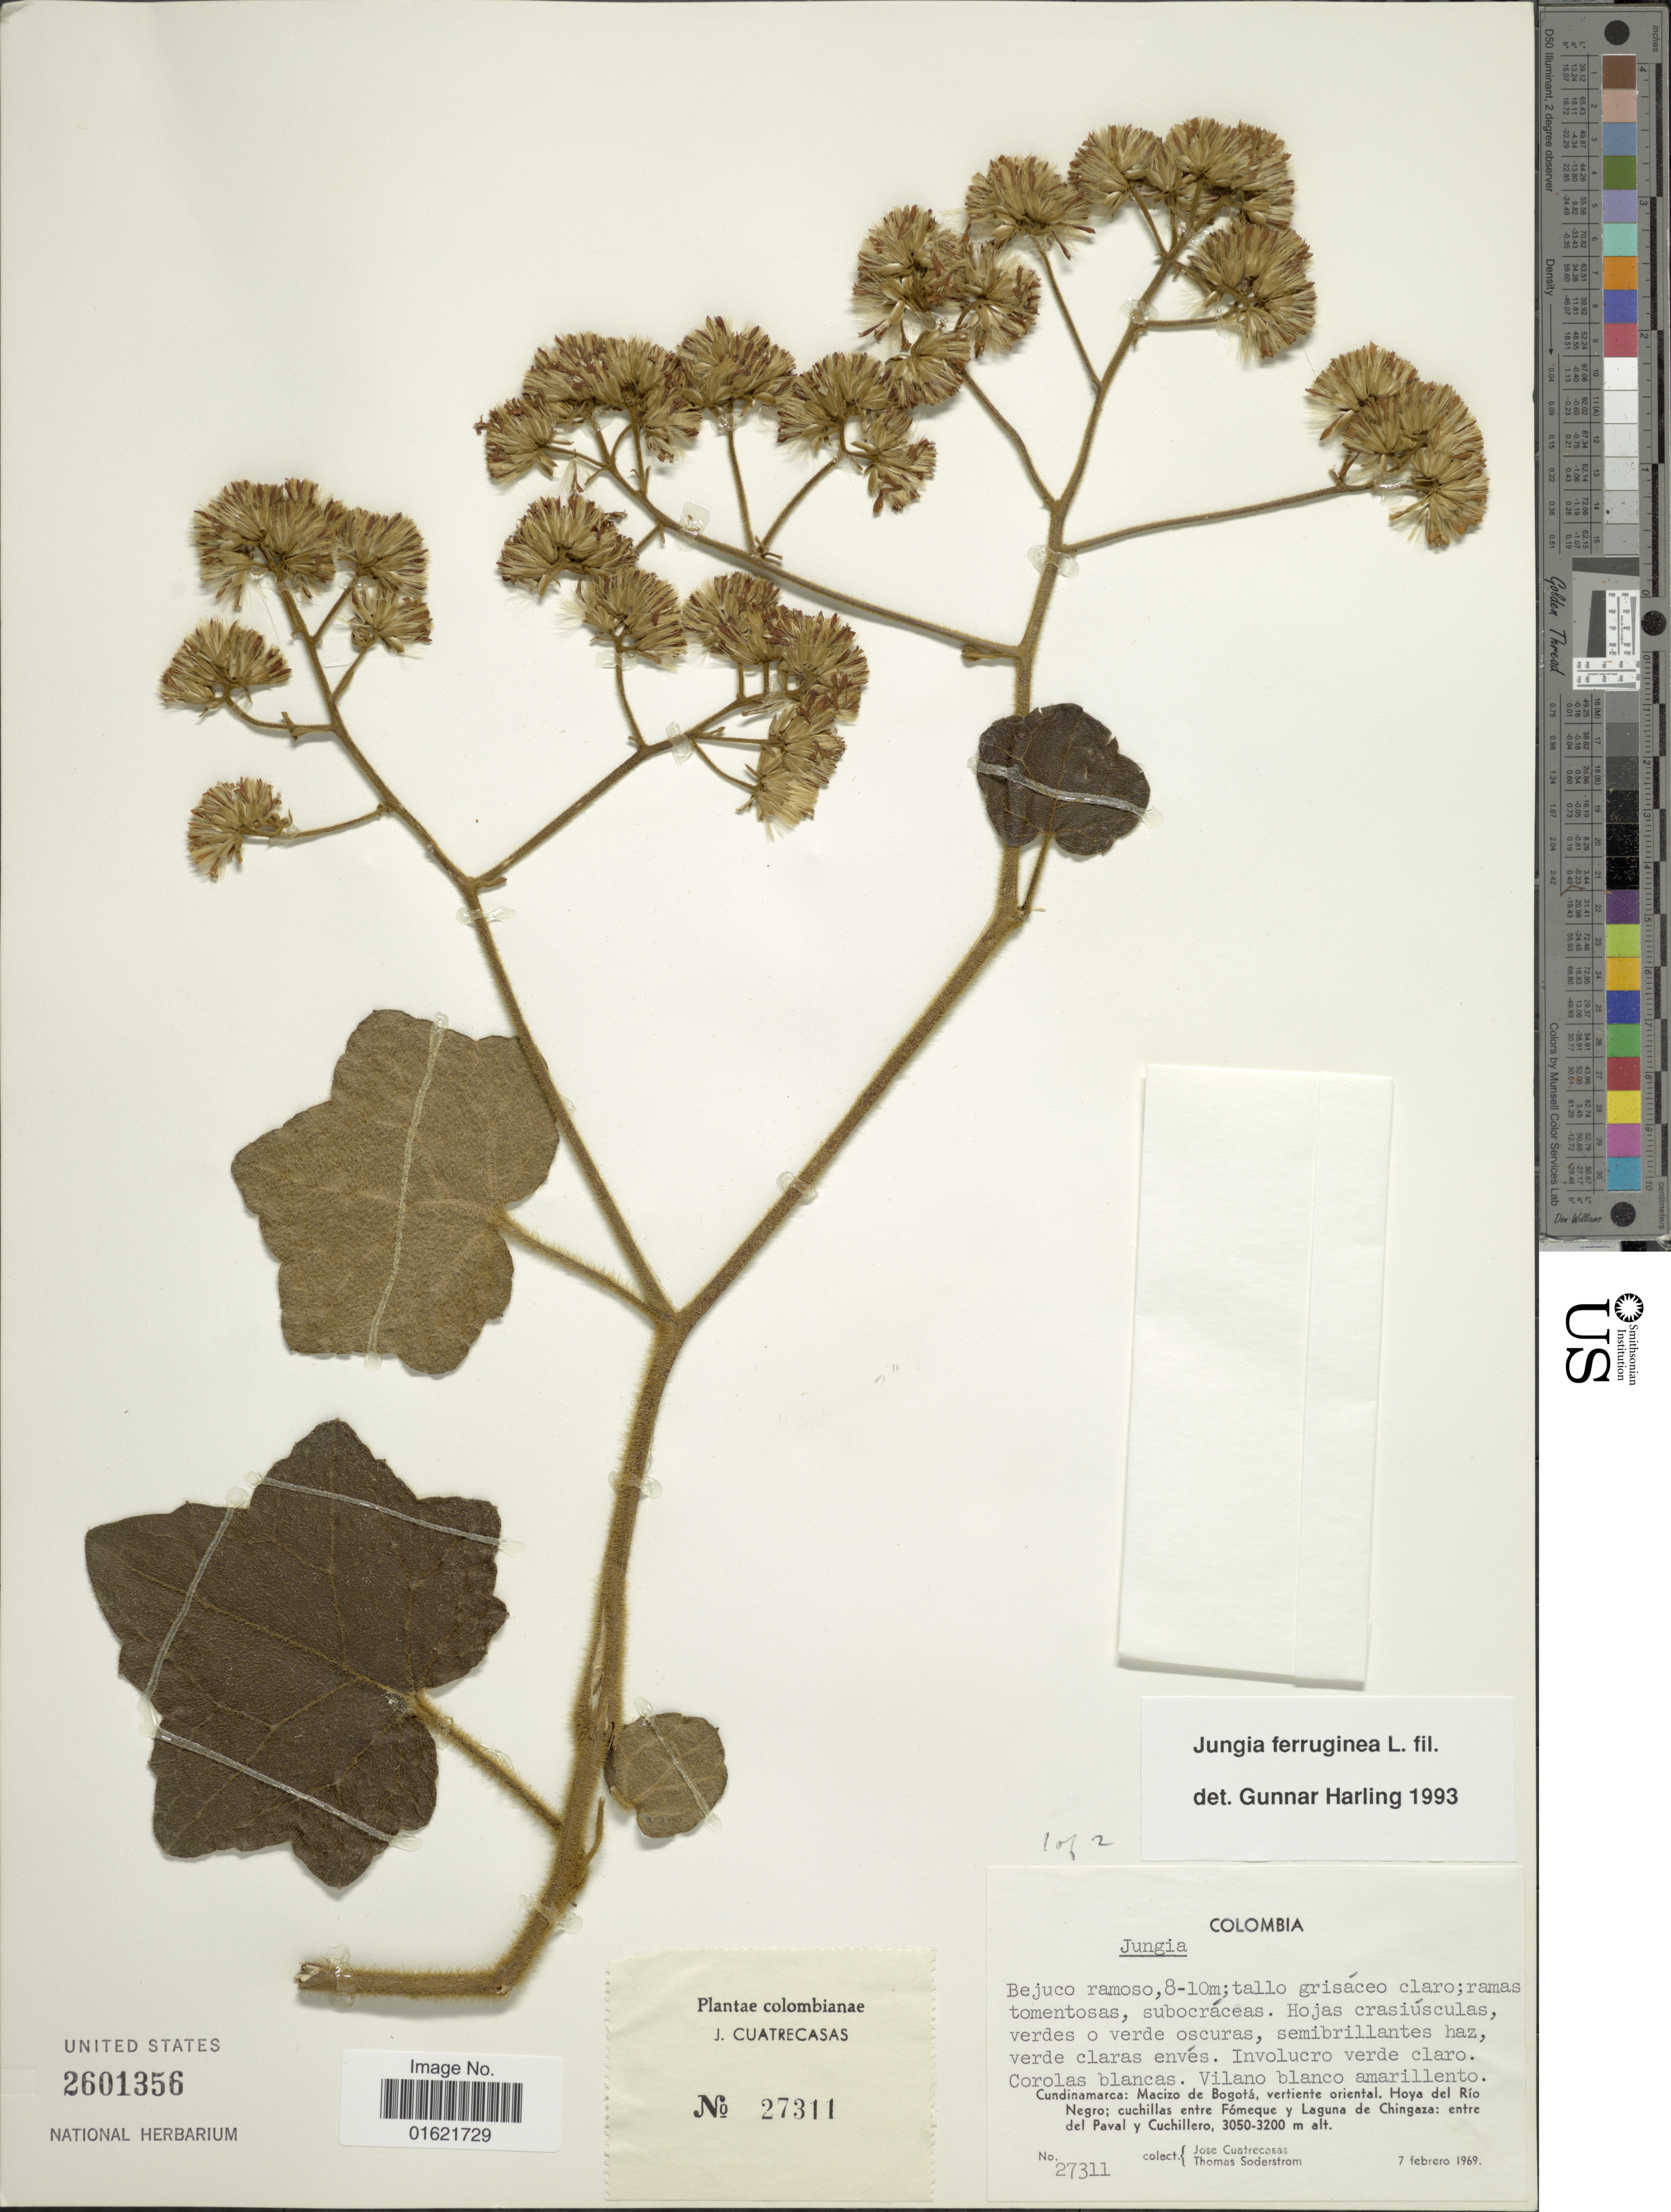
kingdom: Plantae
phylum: Tracheophyta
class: Magnoliopsida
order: Asterales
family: Asteraceae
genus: Jungia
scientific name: Jungia ferruginea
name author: L. f.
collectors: J. Cuatrecasas & T. R. Soderstrom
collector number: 27311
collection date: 1969-02-07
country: Colombia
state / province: Cundinamarca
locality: Macizo de Bogota, vertiente oriental. Hoya del Rio Negro; cuchillas entre Fomeque y Laguna de Chingaza; entre del Paval y Cuchillero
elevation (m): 3050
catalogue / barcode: US 2601356